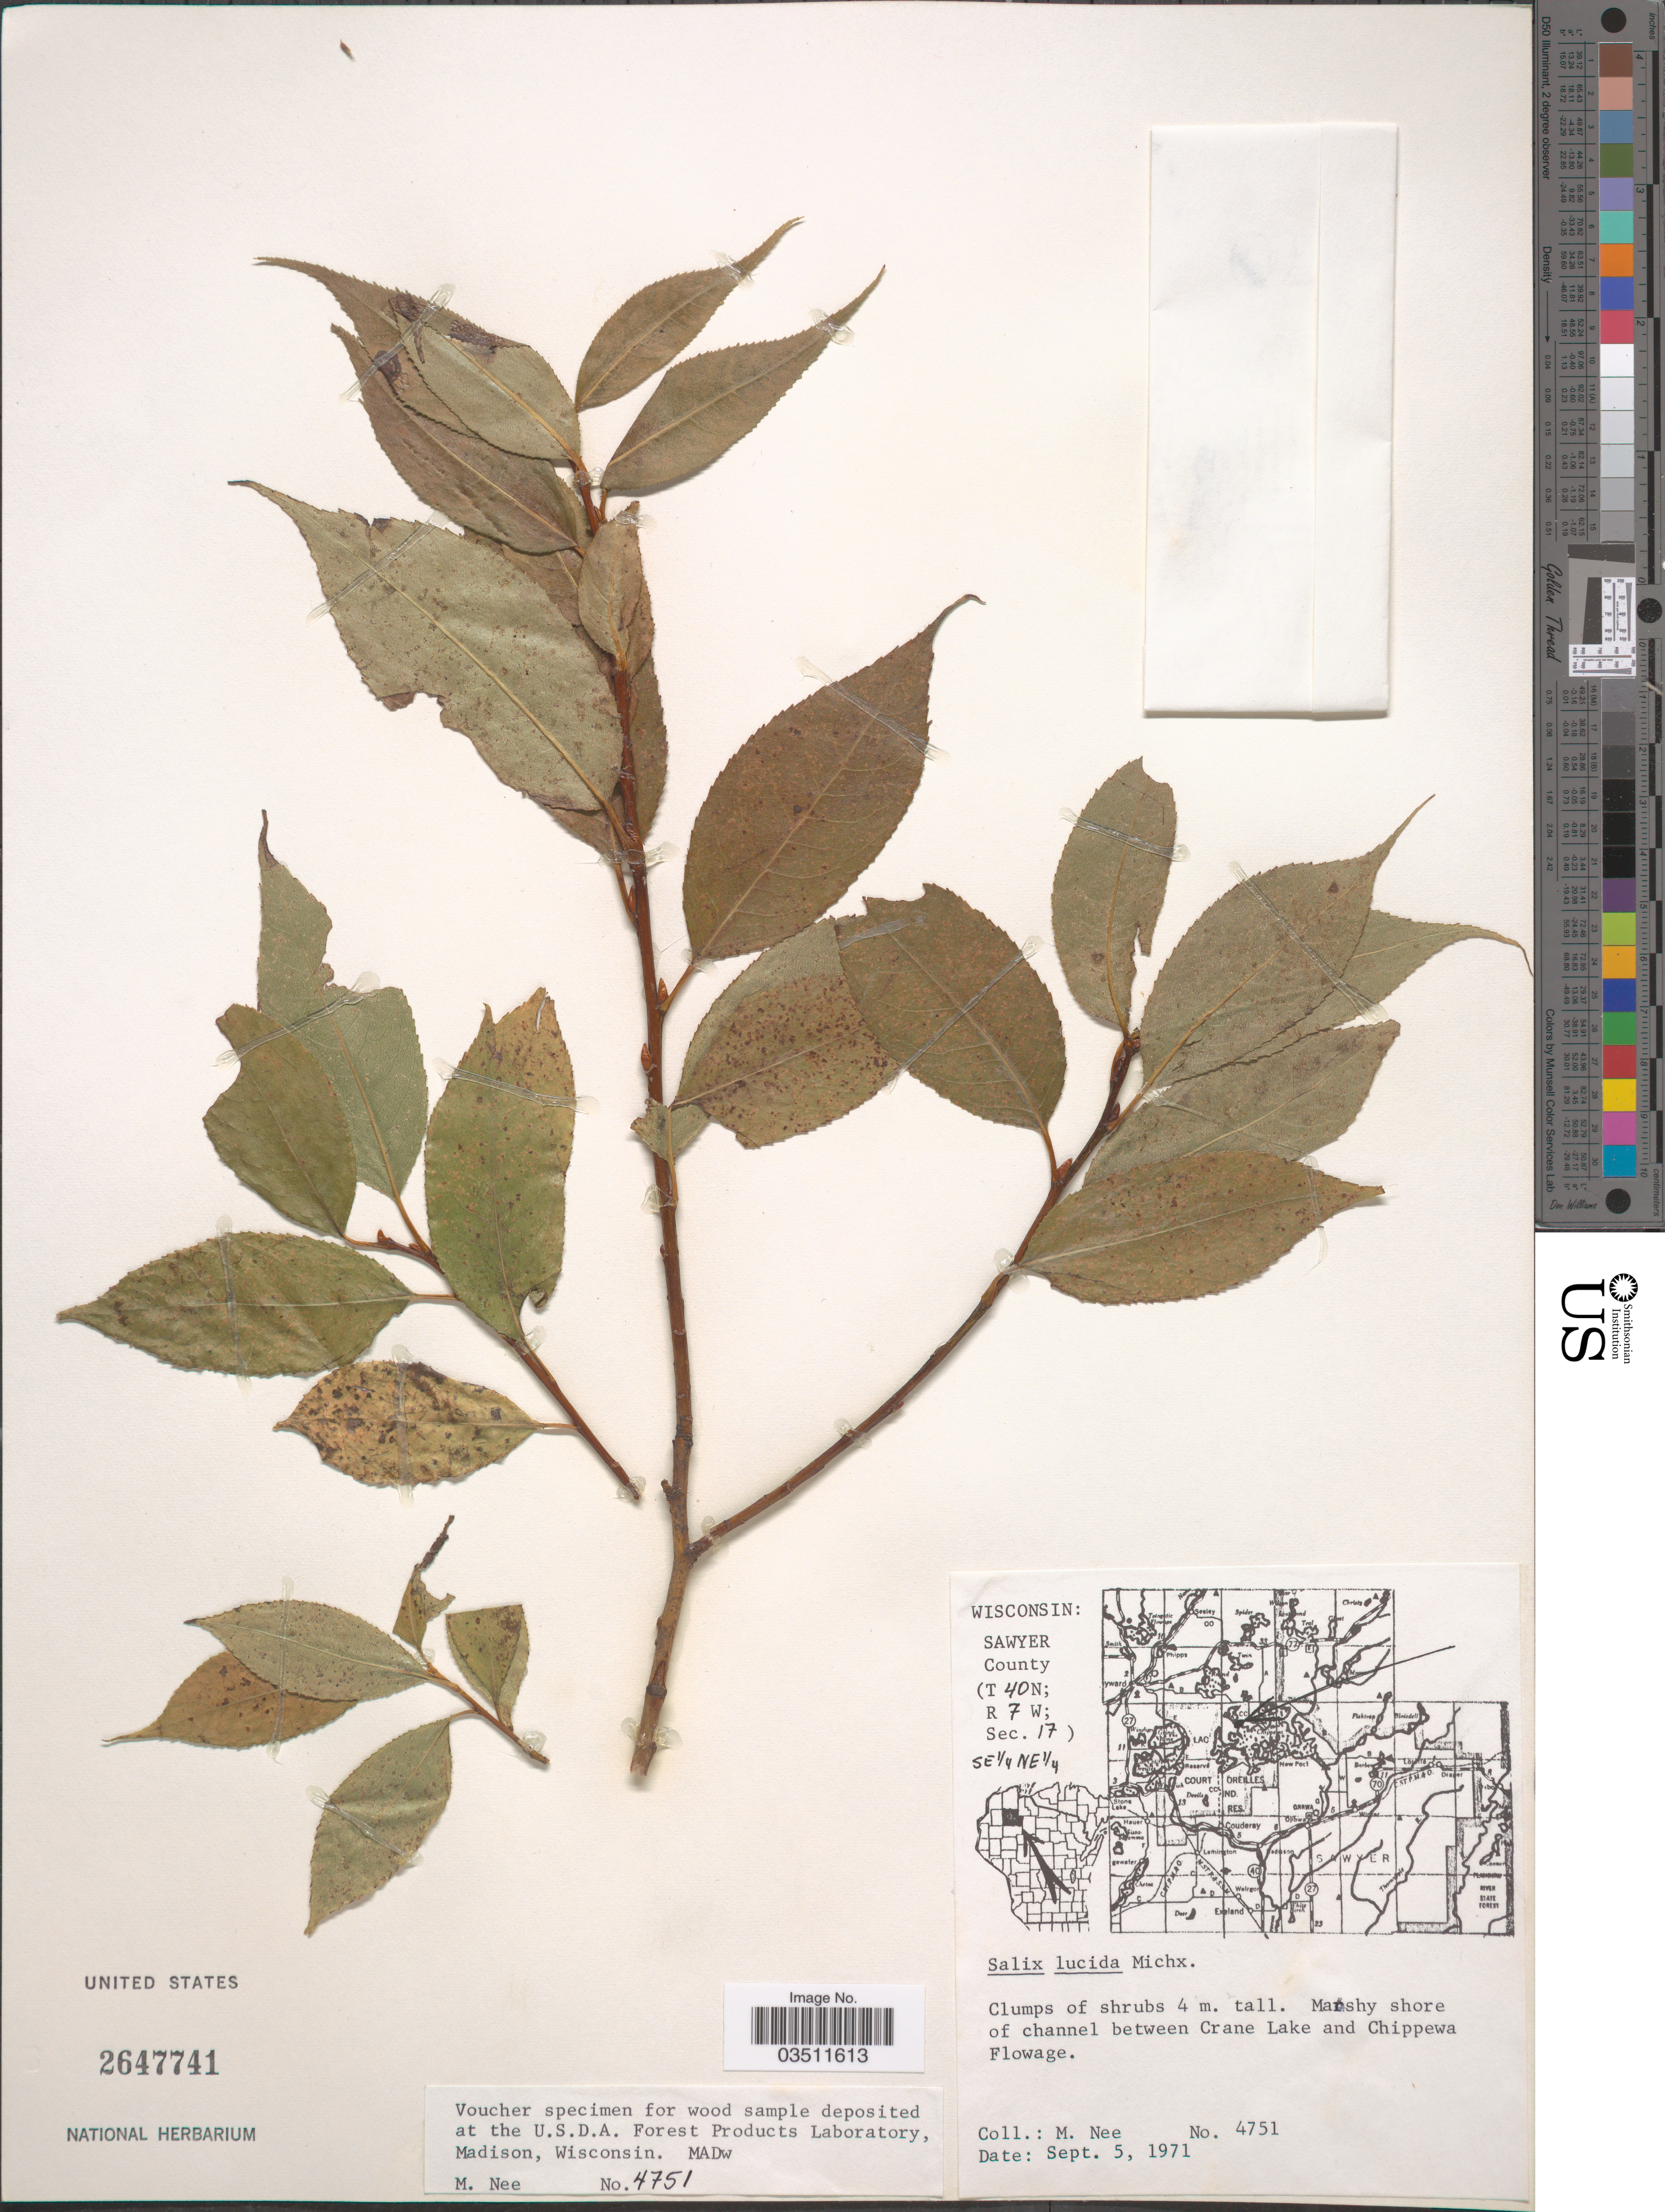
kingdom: Plantae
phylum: Tracheophyta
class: Magnoliopsida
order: Malpighiales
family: Salicaceae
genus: Salix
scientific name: Salix lucida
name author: Muhl.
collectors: M. Nee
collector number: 4751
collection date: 1971-09-05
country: United States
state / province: Wisconsin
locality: Sawyer County (T40N; R7W; Sec. 17) SE¼ NE¼. Marshy shore of channel between Crane Lake and Chippewa Flowage.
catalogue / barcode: US 2647741